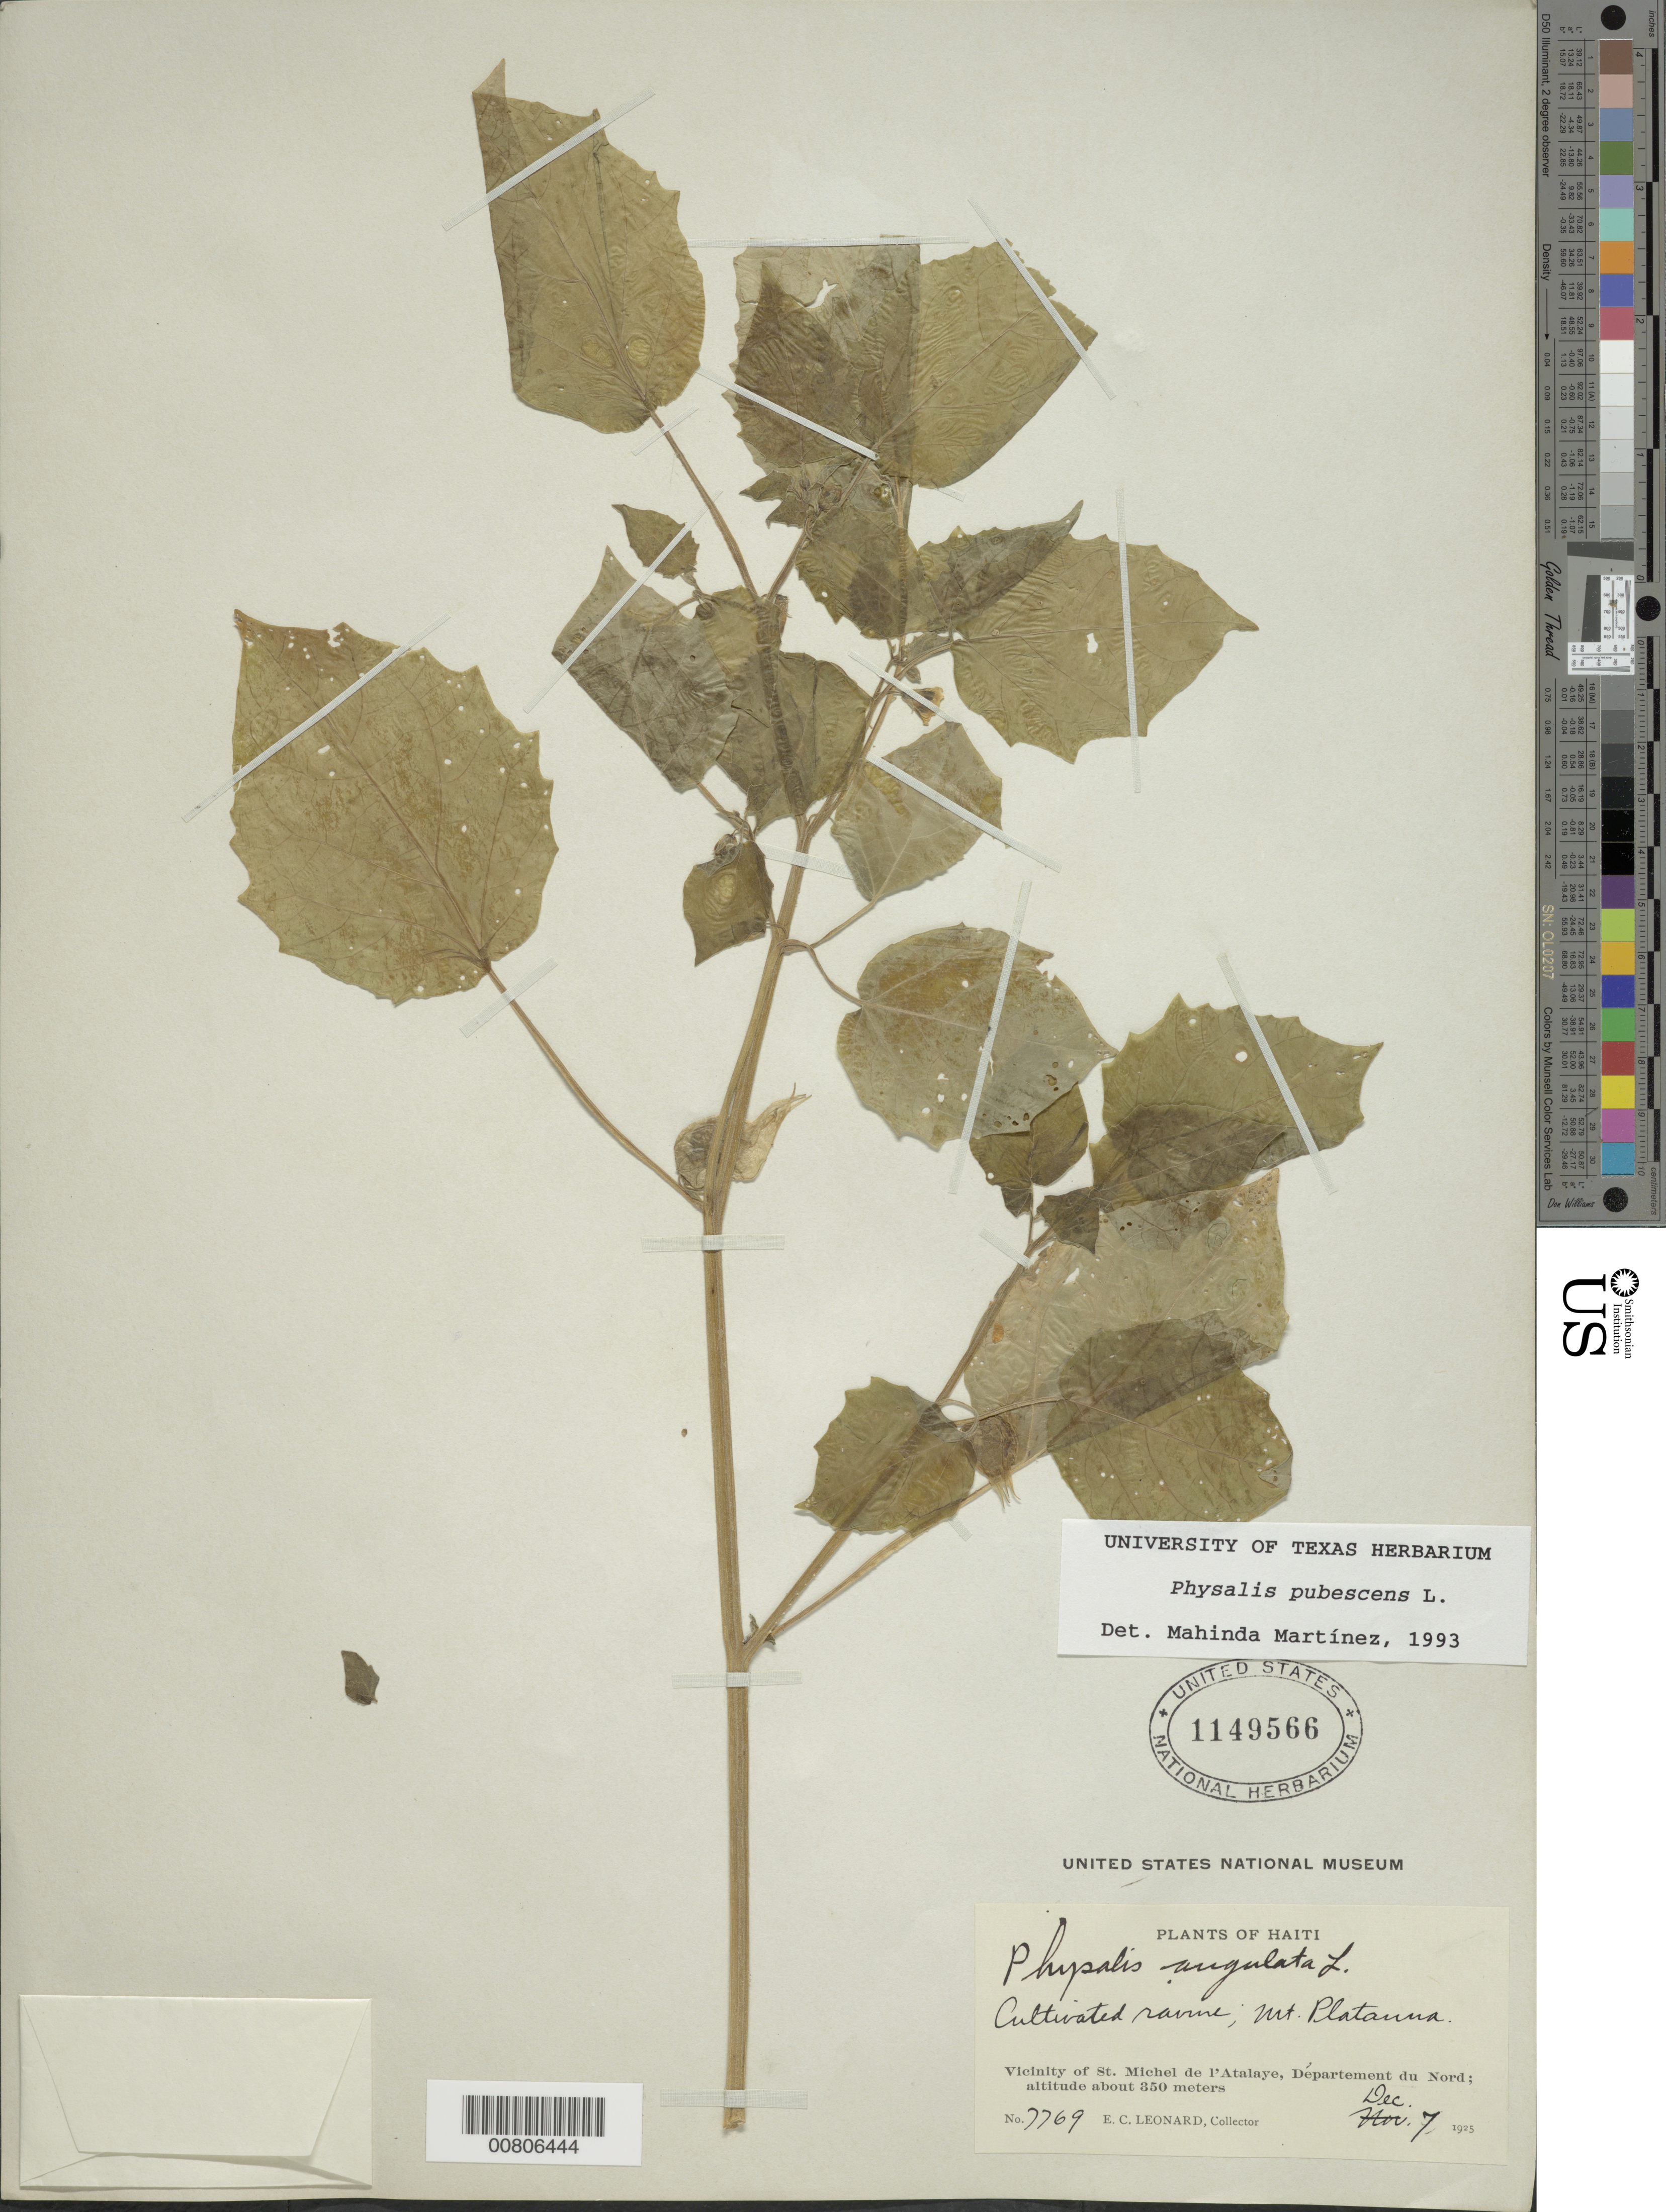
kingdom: Plantae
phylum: Tracheophyta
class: Magnoliopsida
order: Solanales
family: Solanaceae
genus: Physalis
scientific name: Physalis pubescens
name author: L.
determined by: Martinez, M.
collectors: E. C. Leonard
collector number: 7769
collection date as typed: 07 Dec 1925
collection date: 1925-12-07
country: Haiti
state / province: Artibonite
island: Hispaniola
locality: Vicinity of St. Michel de l'Atalaye, Mt. Platanna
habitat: Cultivated ravine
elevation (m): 350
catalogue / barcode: US 1149566